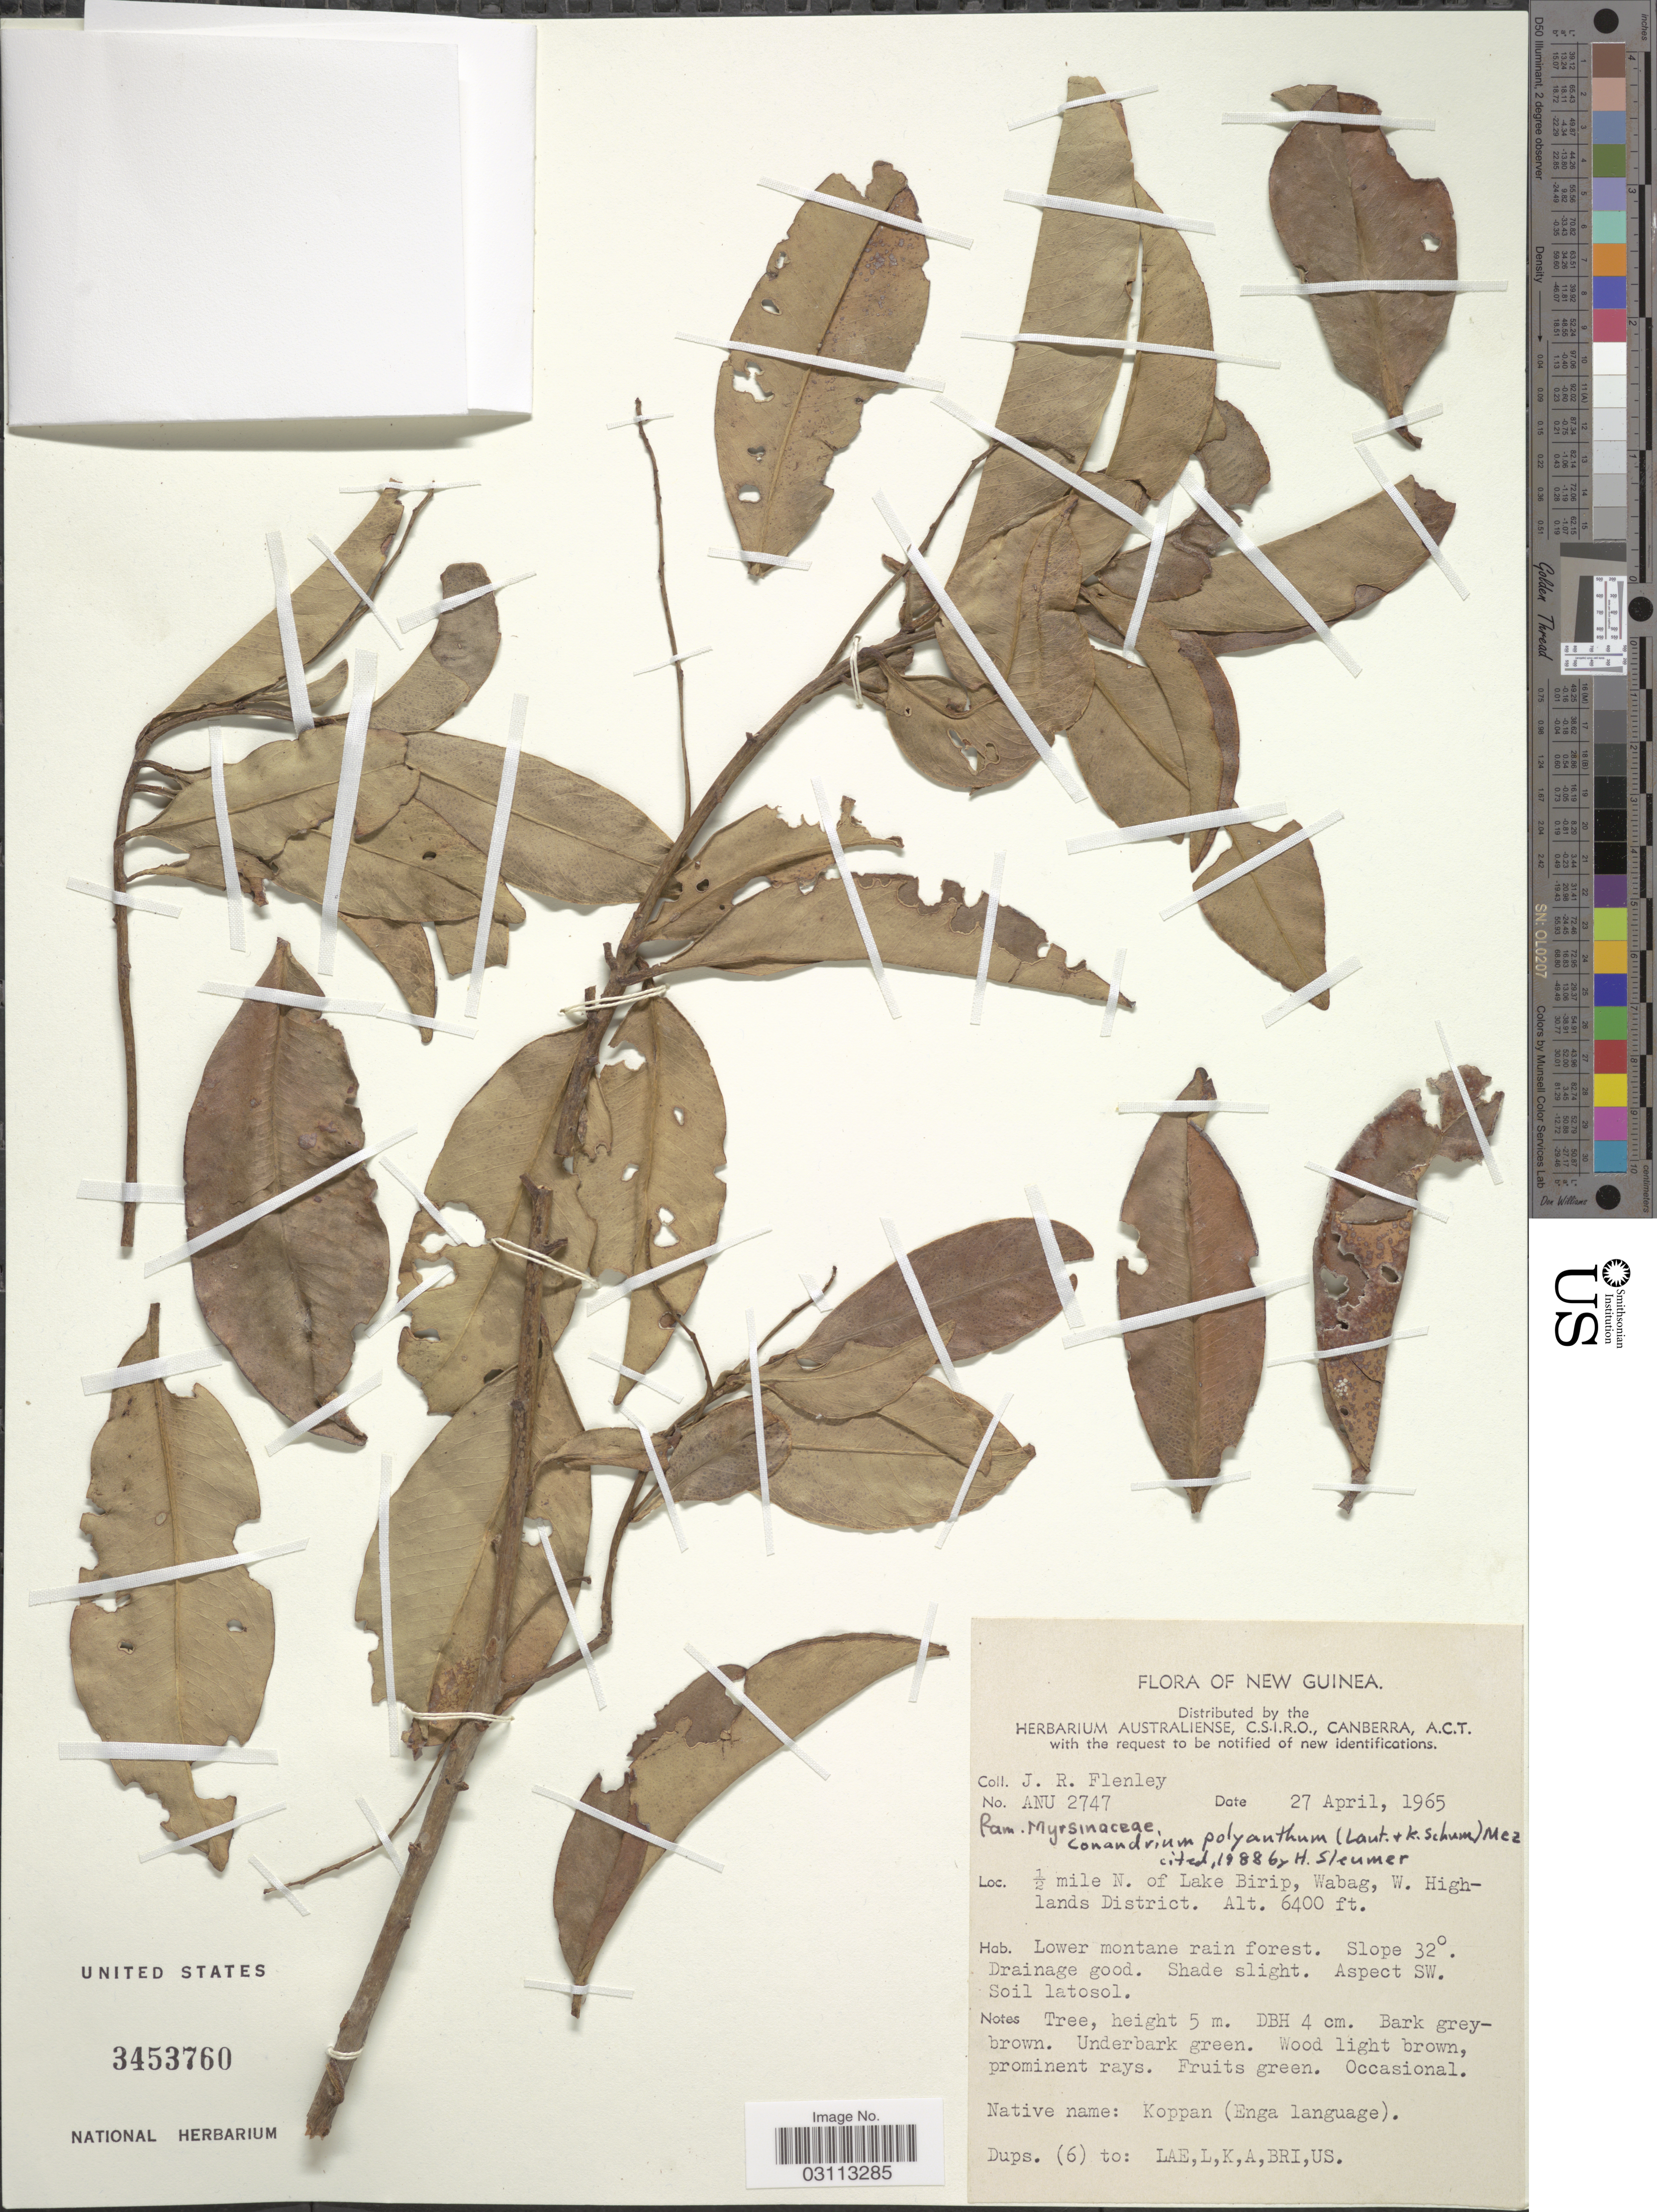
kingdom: Plantae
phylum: Tracheophyta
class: Magnoliopsida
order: Ericales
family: Primulaceae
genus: Conandrium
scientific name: Conandrium polyanthum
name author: (Lauterb. & K. Schum.) Mez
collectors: J. Flenley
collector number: ANU2747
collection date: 1965-04-27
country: Papua New Guinea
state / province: Western Highlands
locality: New Guinea. ½ mile N. of Lake Birip, Wabag, W. Highlands District.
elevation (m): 1951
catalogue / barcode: US 3453760